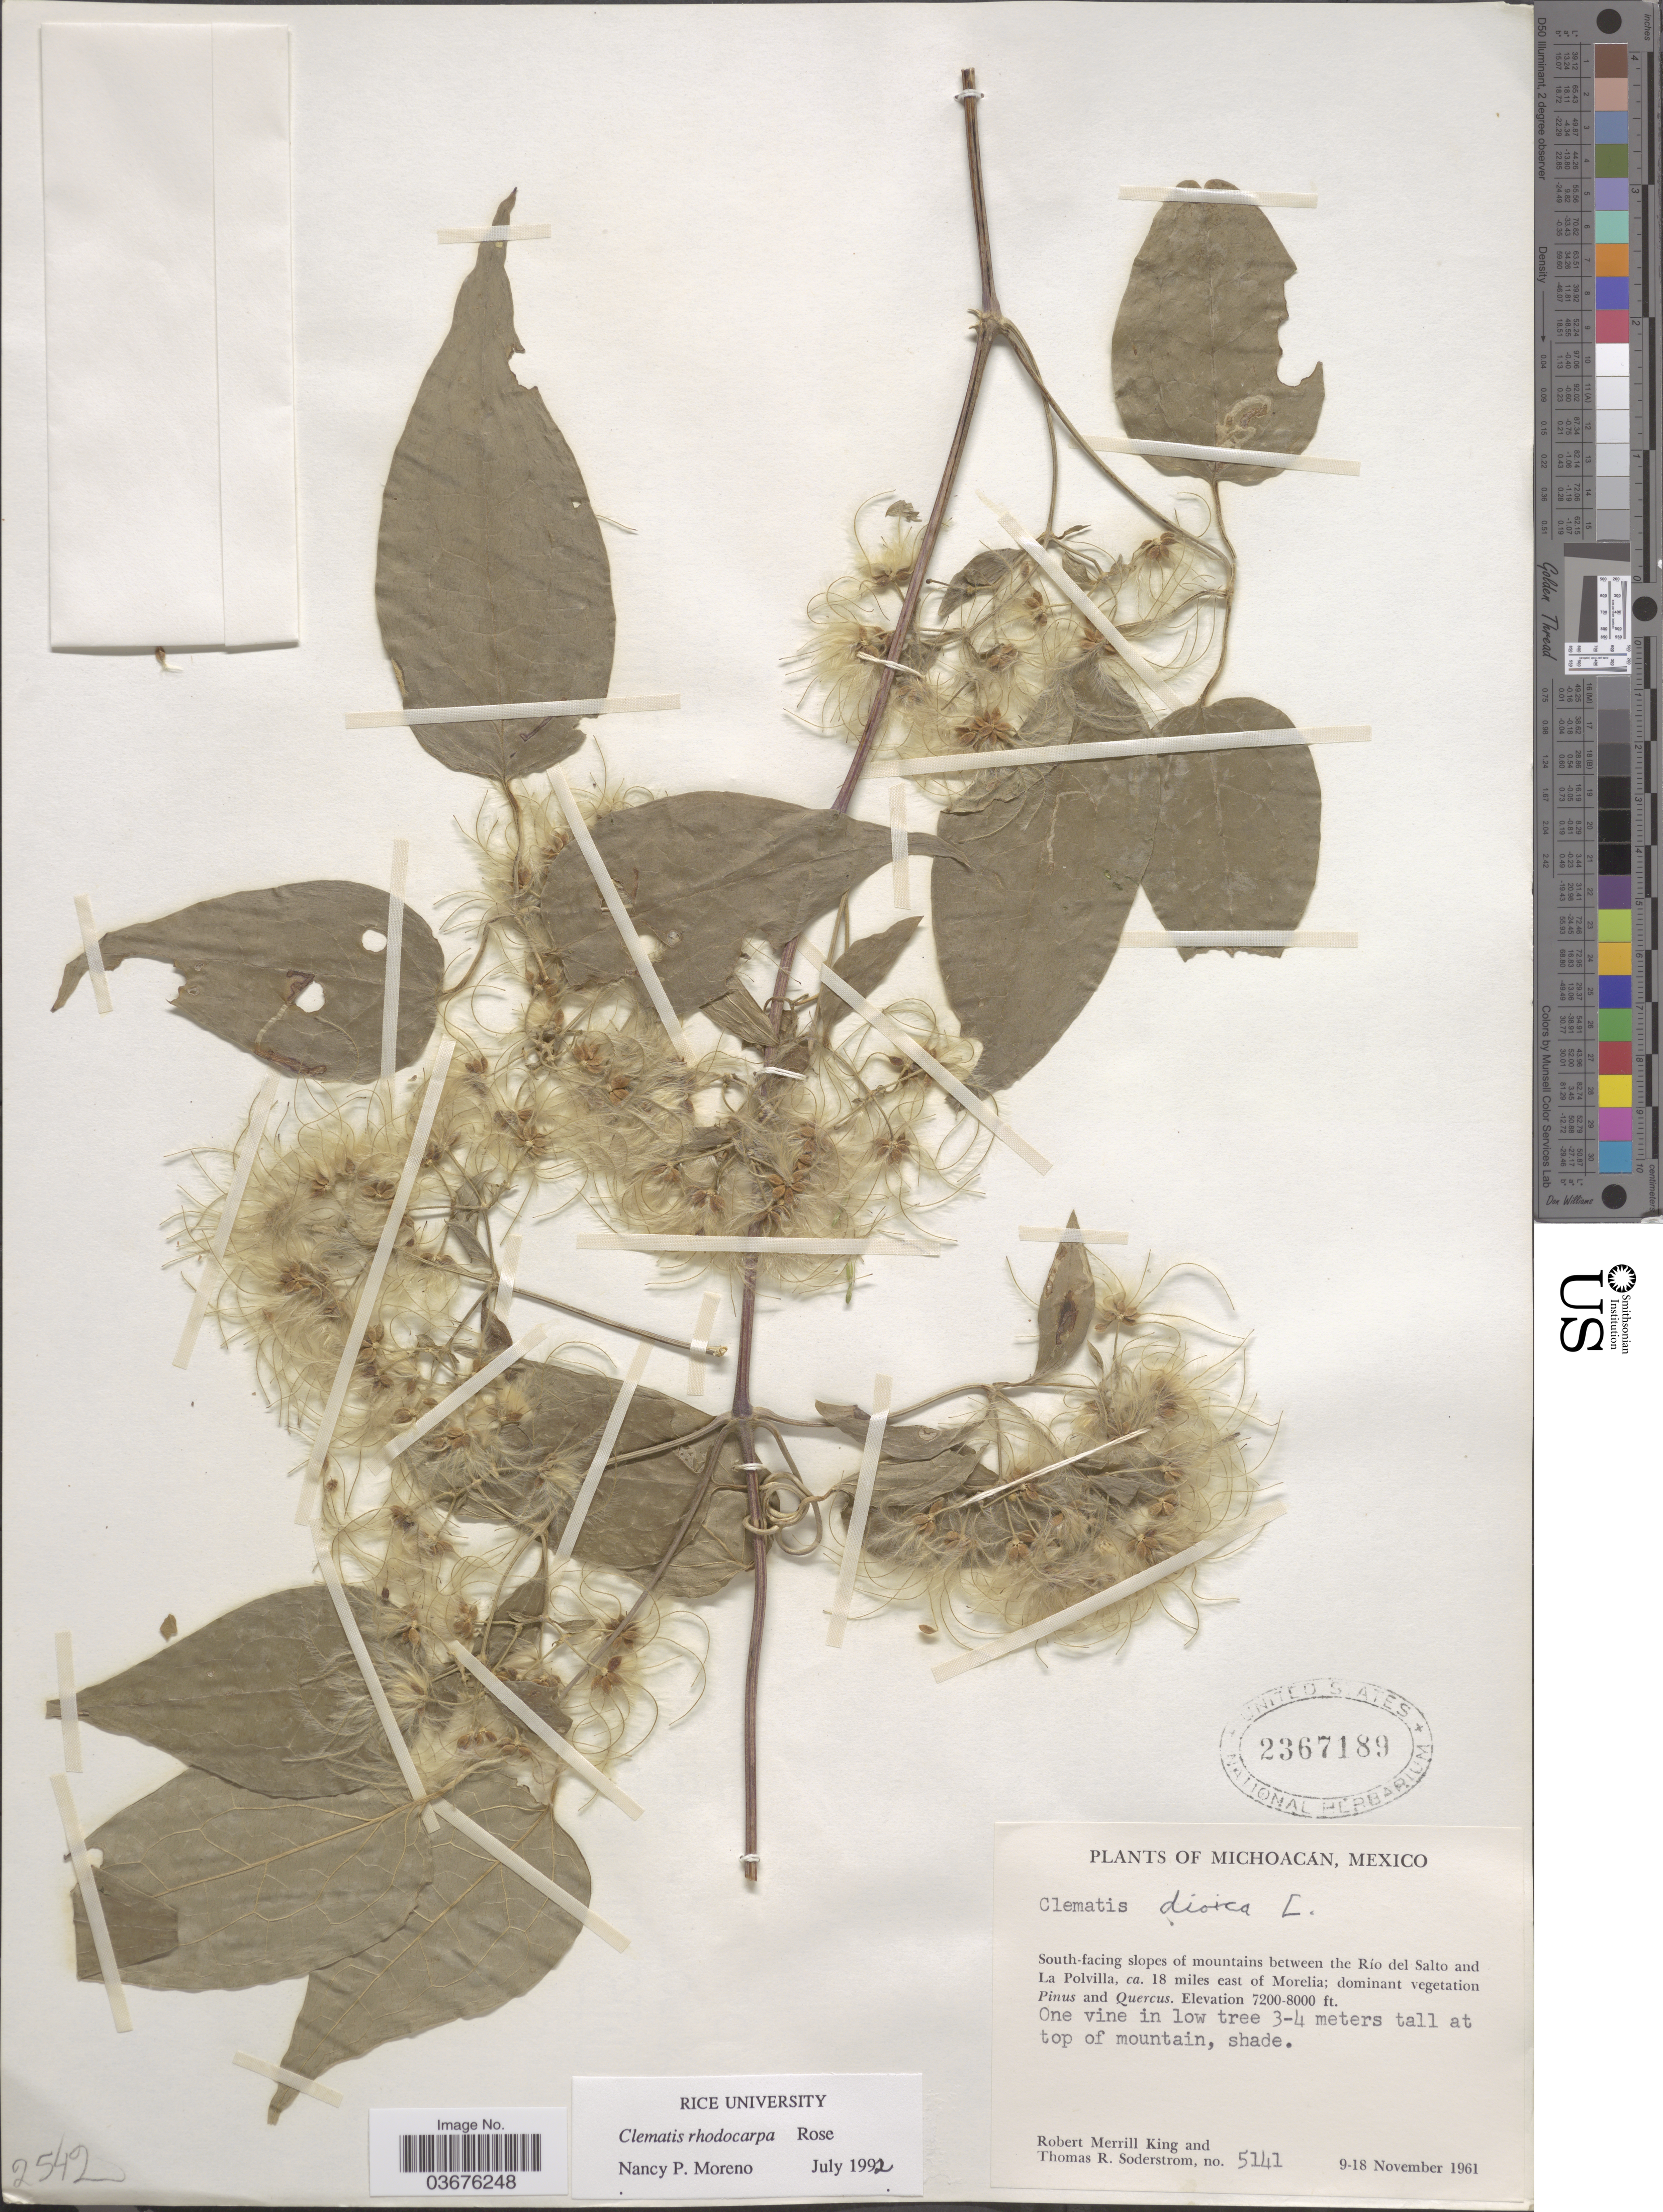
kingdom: Plantae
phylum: Tracheophyta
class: Magnoliopsida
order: Ranunculales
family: Ranunculaceae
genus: Clematis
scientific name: Clematis rhodocarpa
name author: Rose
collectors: R. M. King & T. R. Soderstrom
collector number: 5141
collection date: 1961-11-09/1961-11-18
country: Mexico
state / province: Michoacán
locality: South-facing slopes of mountains between the Río del Salto and La Polvilla, ca. 18 miles east of Morelia.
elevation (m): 2195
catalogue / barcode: US 2367189